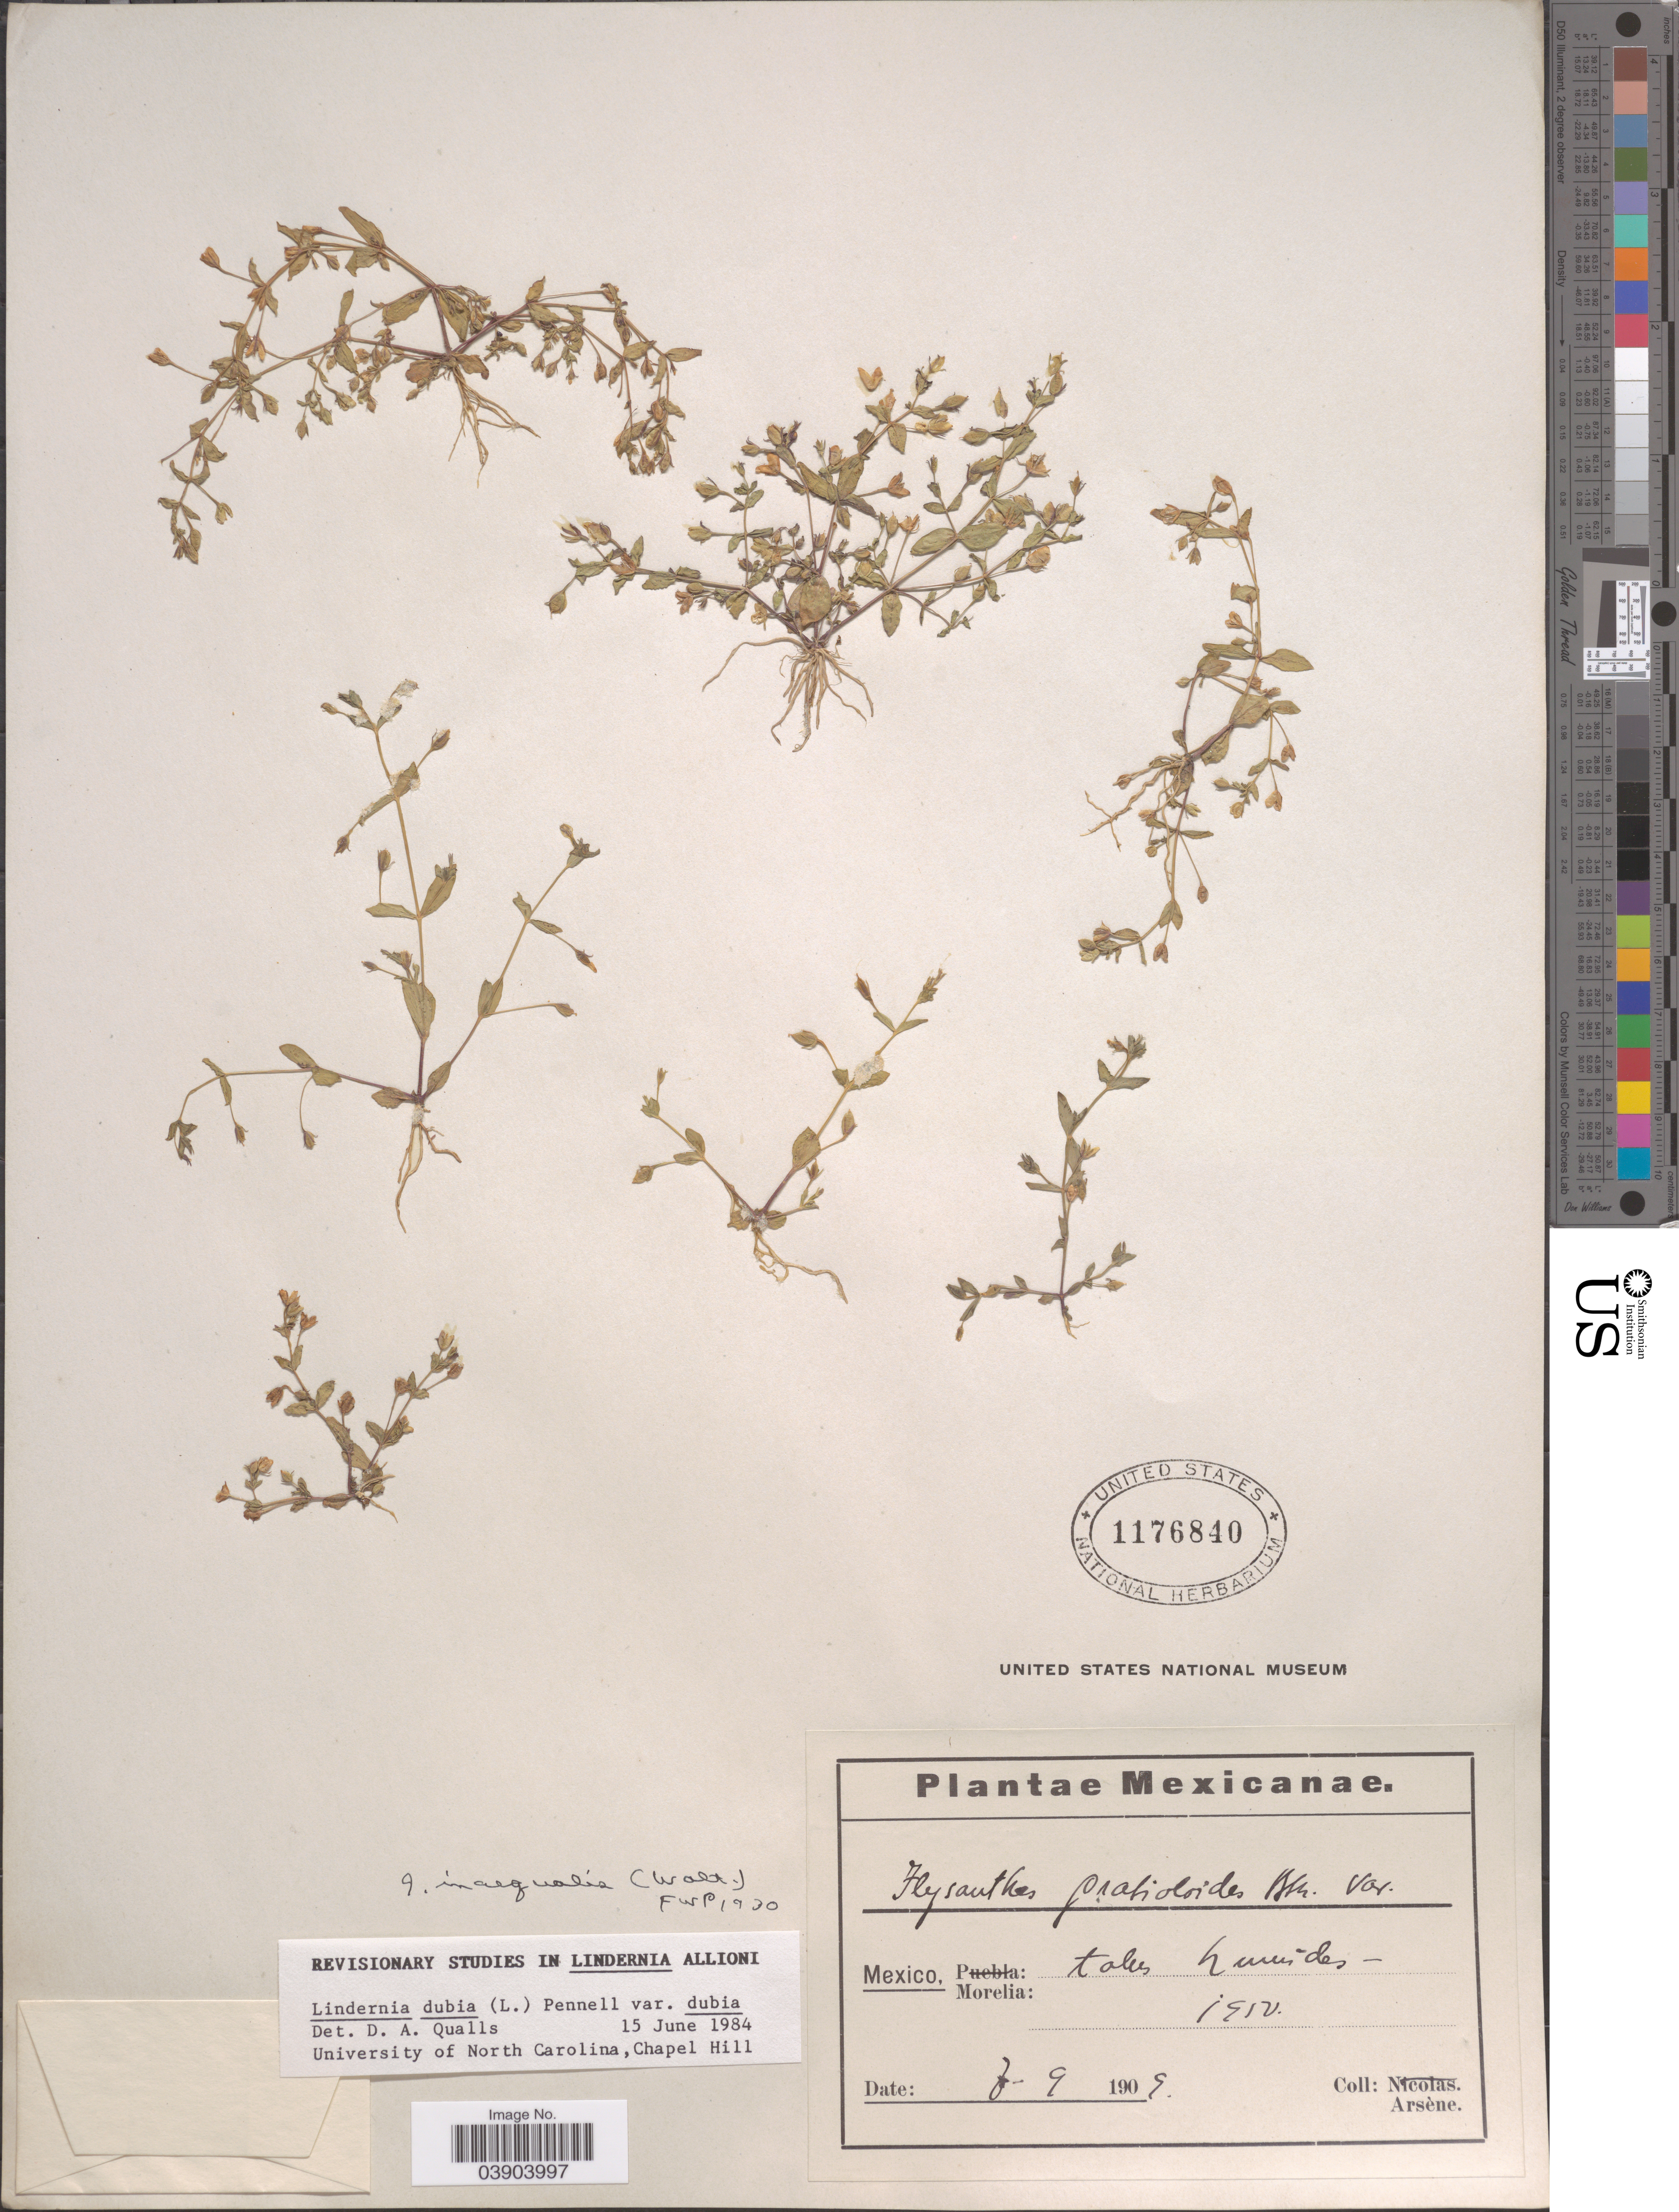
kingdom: Plantae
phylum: Tracheophyta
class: Magnoliopsida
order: Lamiales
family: Linderniaceae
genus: Lindernia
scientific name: Lindernia dubia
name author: (L.) Pennell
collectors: -- Arsène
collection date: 1909-09-06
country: Mexico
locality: Morelia.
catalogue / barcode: US 1176840